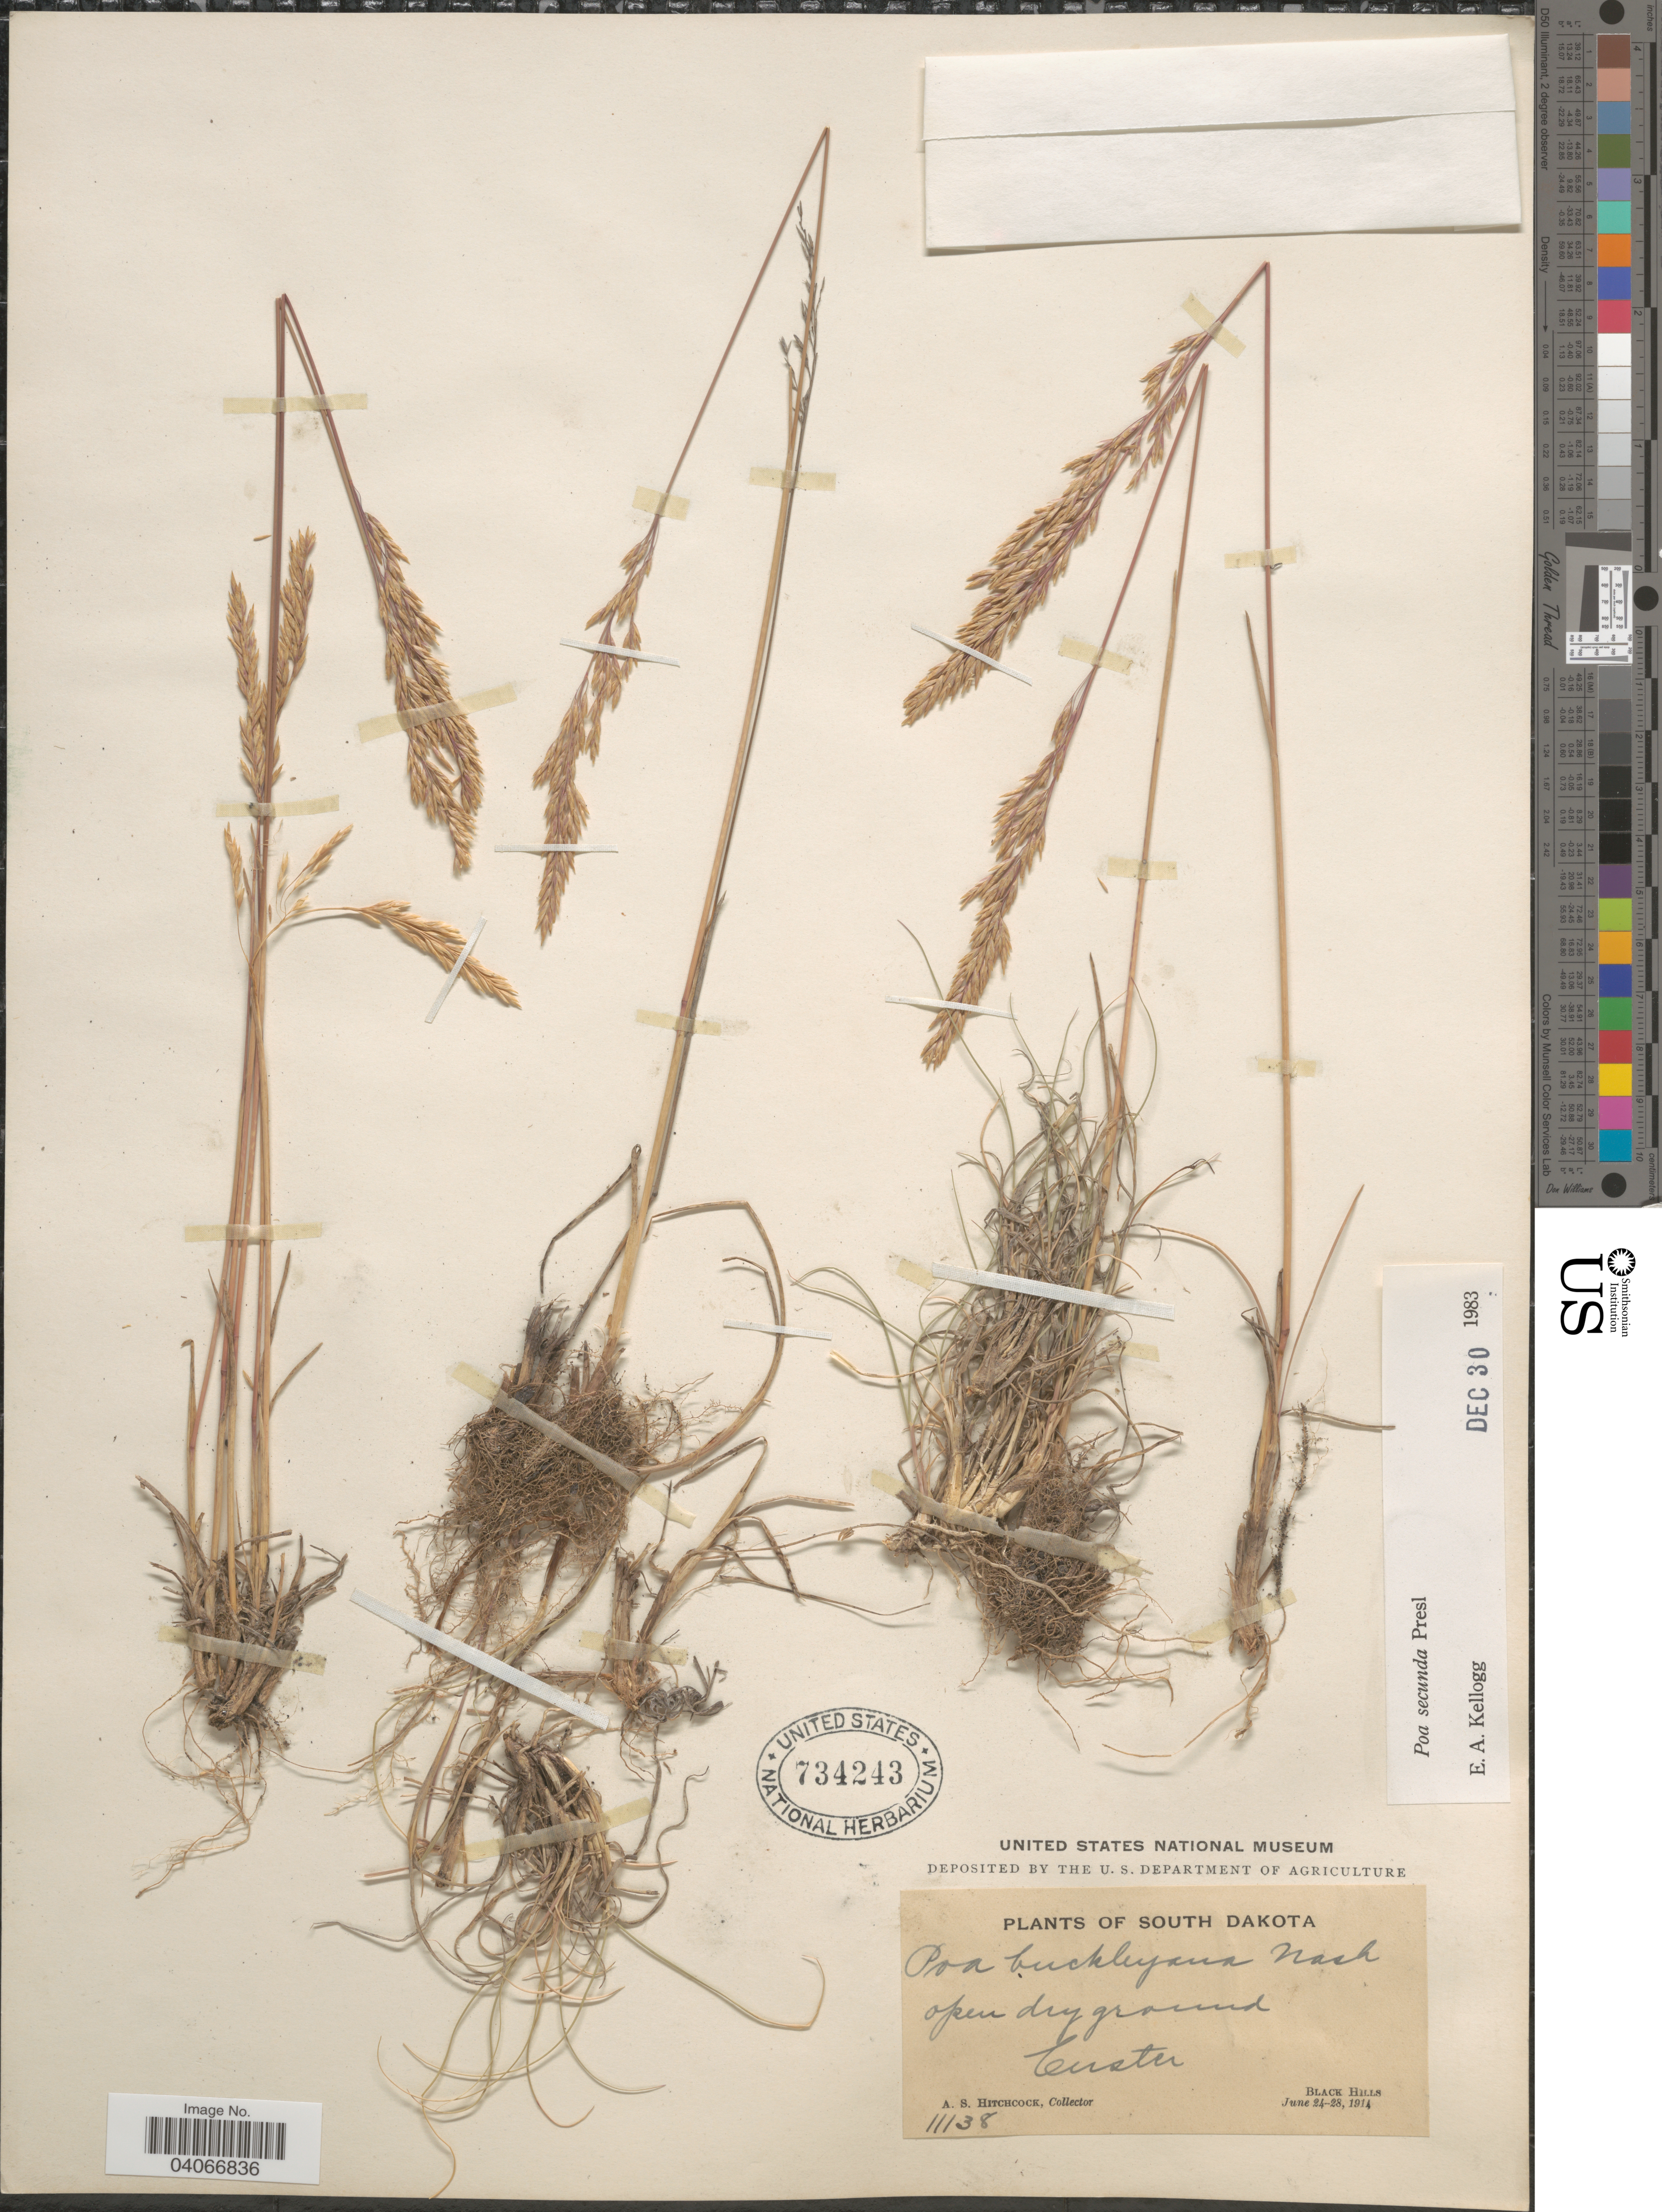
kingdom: Plantae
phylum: Tracheophyta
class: Liliopsida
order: Poales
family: Poaceae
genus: Poa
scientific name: Poa secunda subsp. secunda var. scabrella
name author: (Thurb.) Soreng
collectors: A. S. Hitchcock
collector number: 11138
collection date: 1914-06-24/1914-06-28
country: United States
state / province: South Dakota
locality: Open dry ground Custer. Black Hills.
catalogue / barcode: US 734243